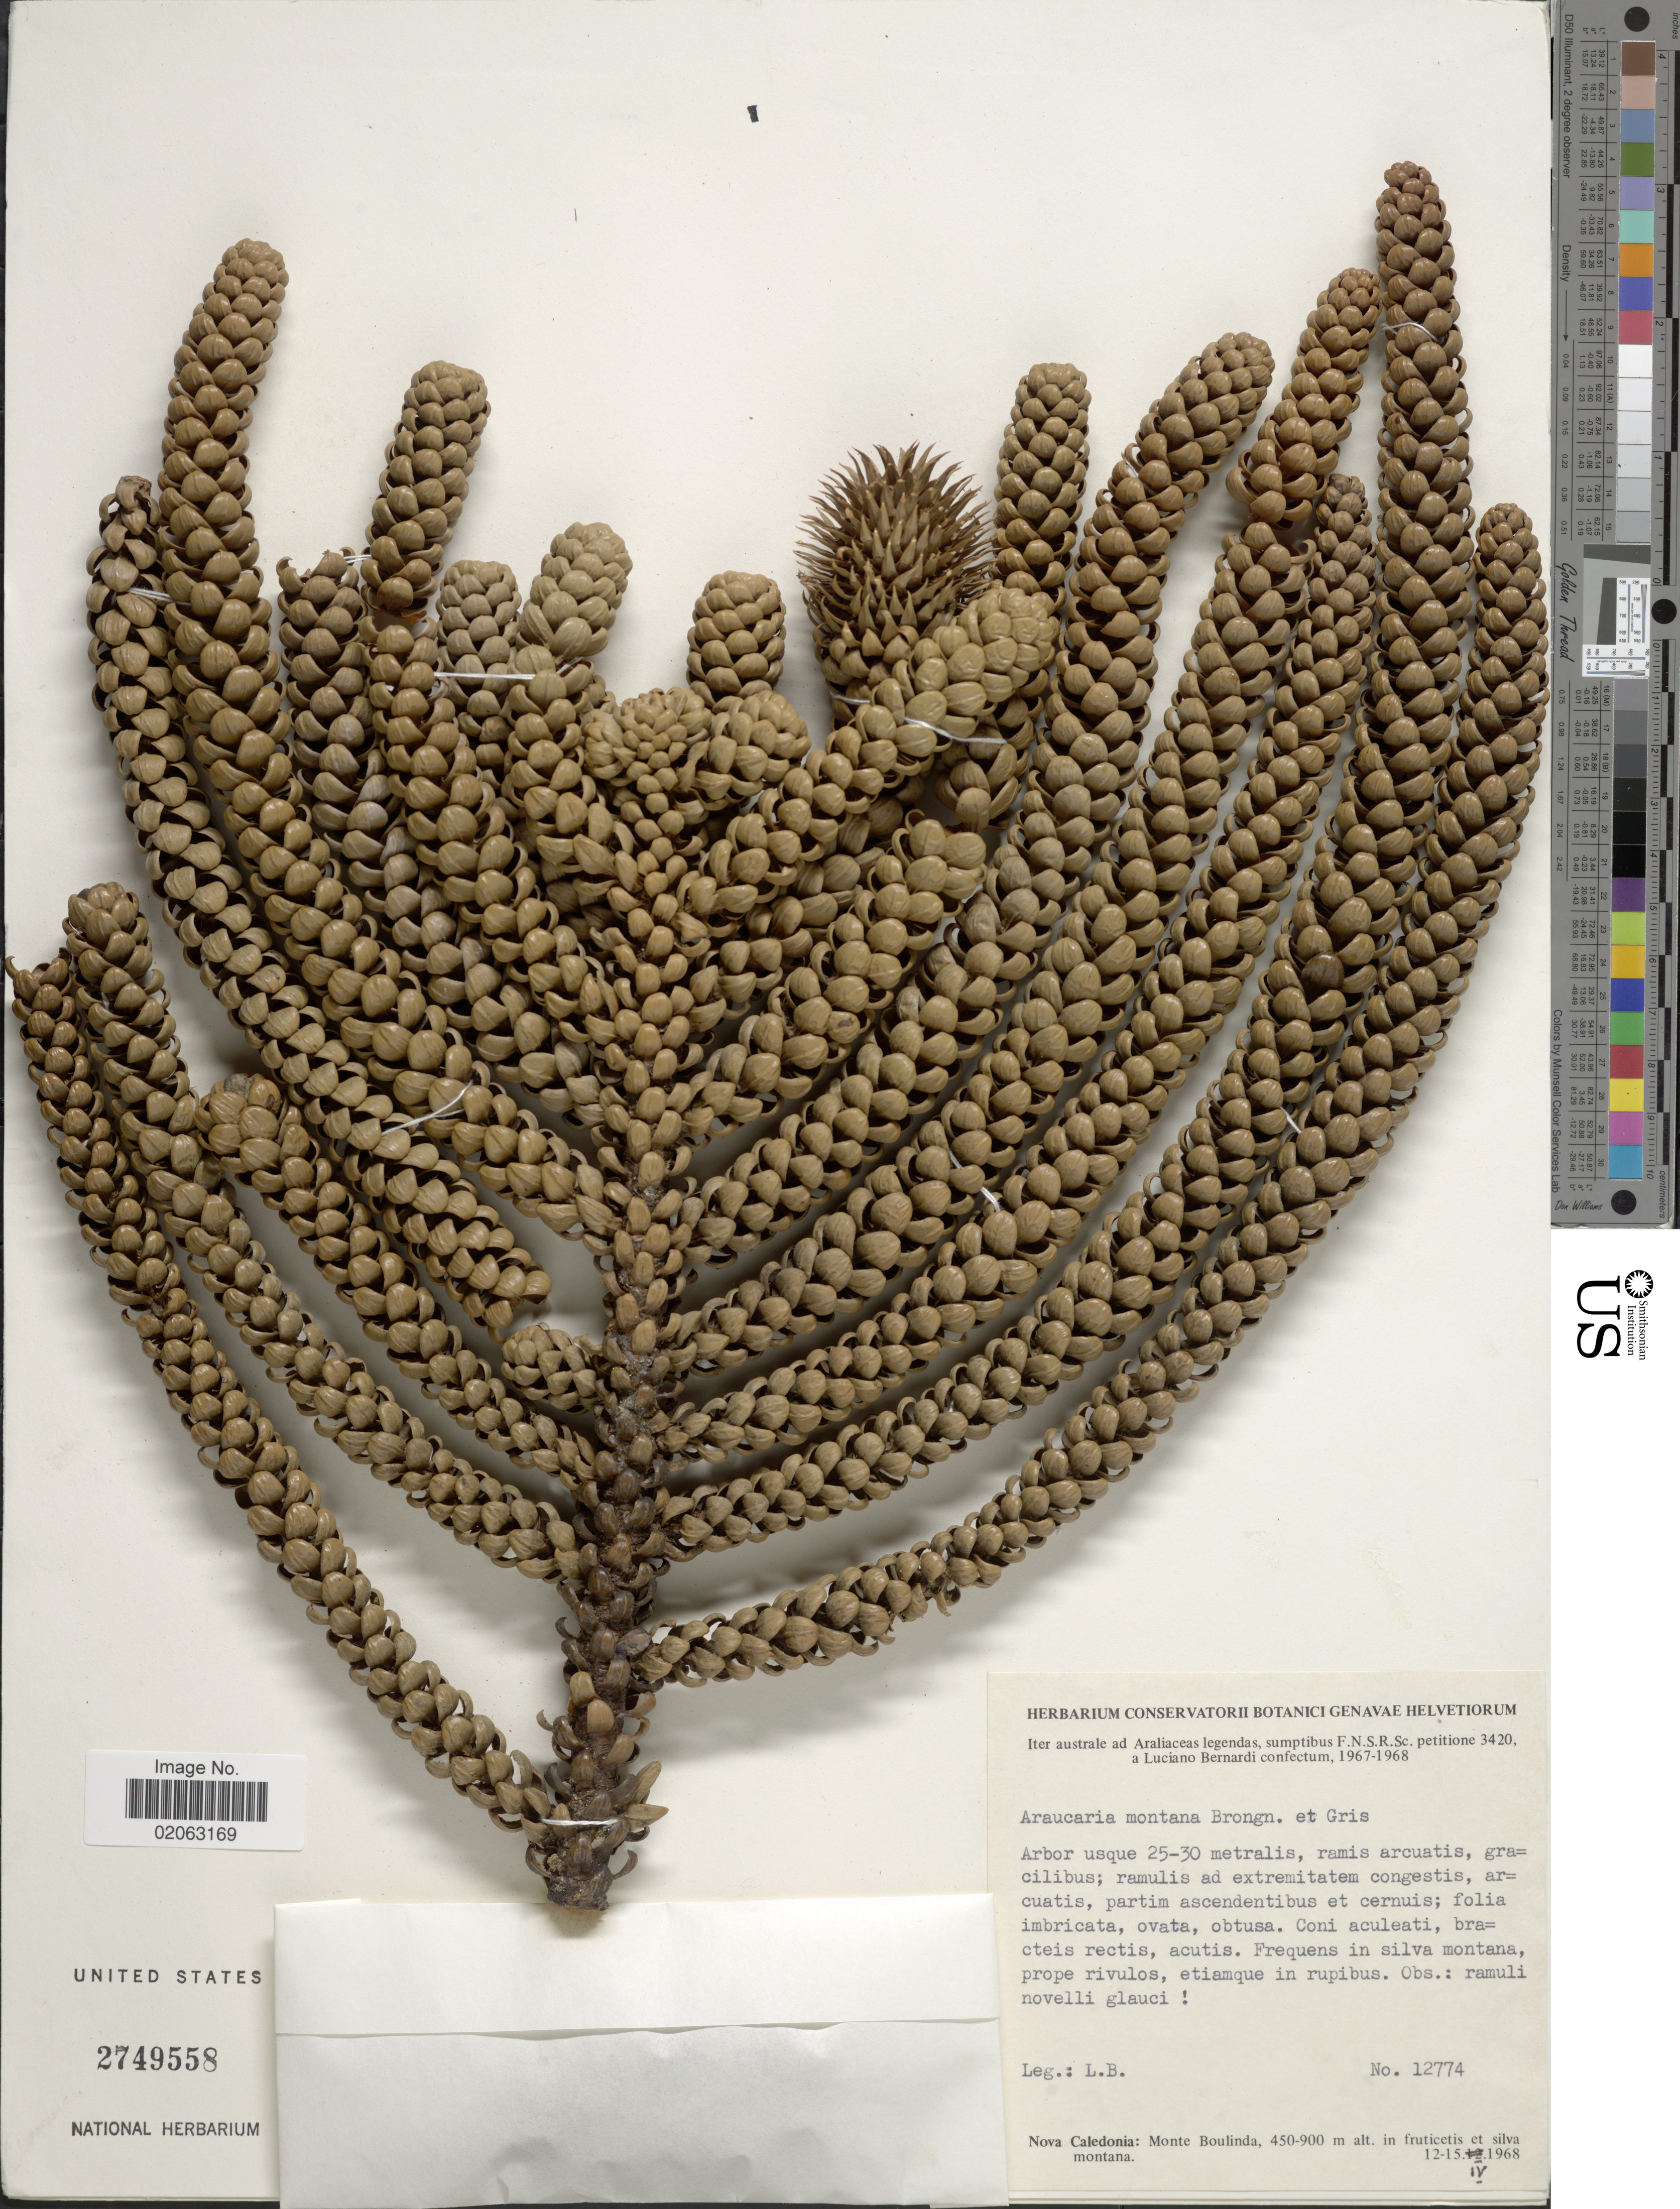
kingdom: Plantae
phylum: Tracheophyta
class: Pinopsida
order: Pinales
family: Araucariaceae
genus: Araucaria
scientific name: Araucaria montana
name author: Brongn. & Gris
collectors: L. Bernardi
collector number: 12774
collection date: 1968-04-12/1968-04-15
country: New Caledonia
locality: Monte Boulinda, Iter australe ad Araliaceas legendas.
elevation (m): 450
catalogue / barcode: US 2749558